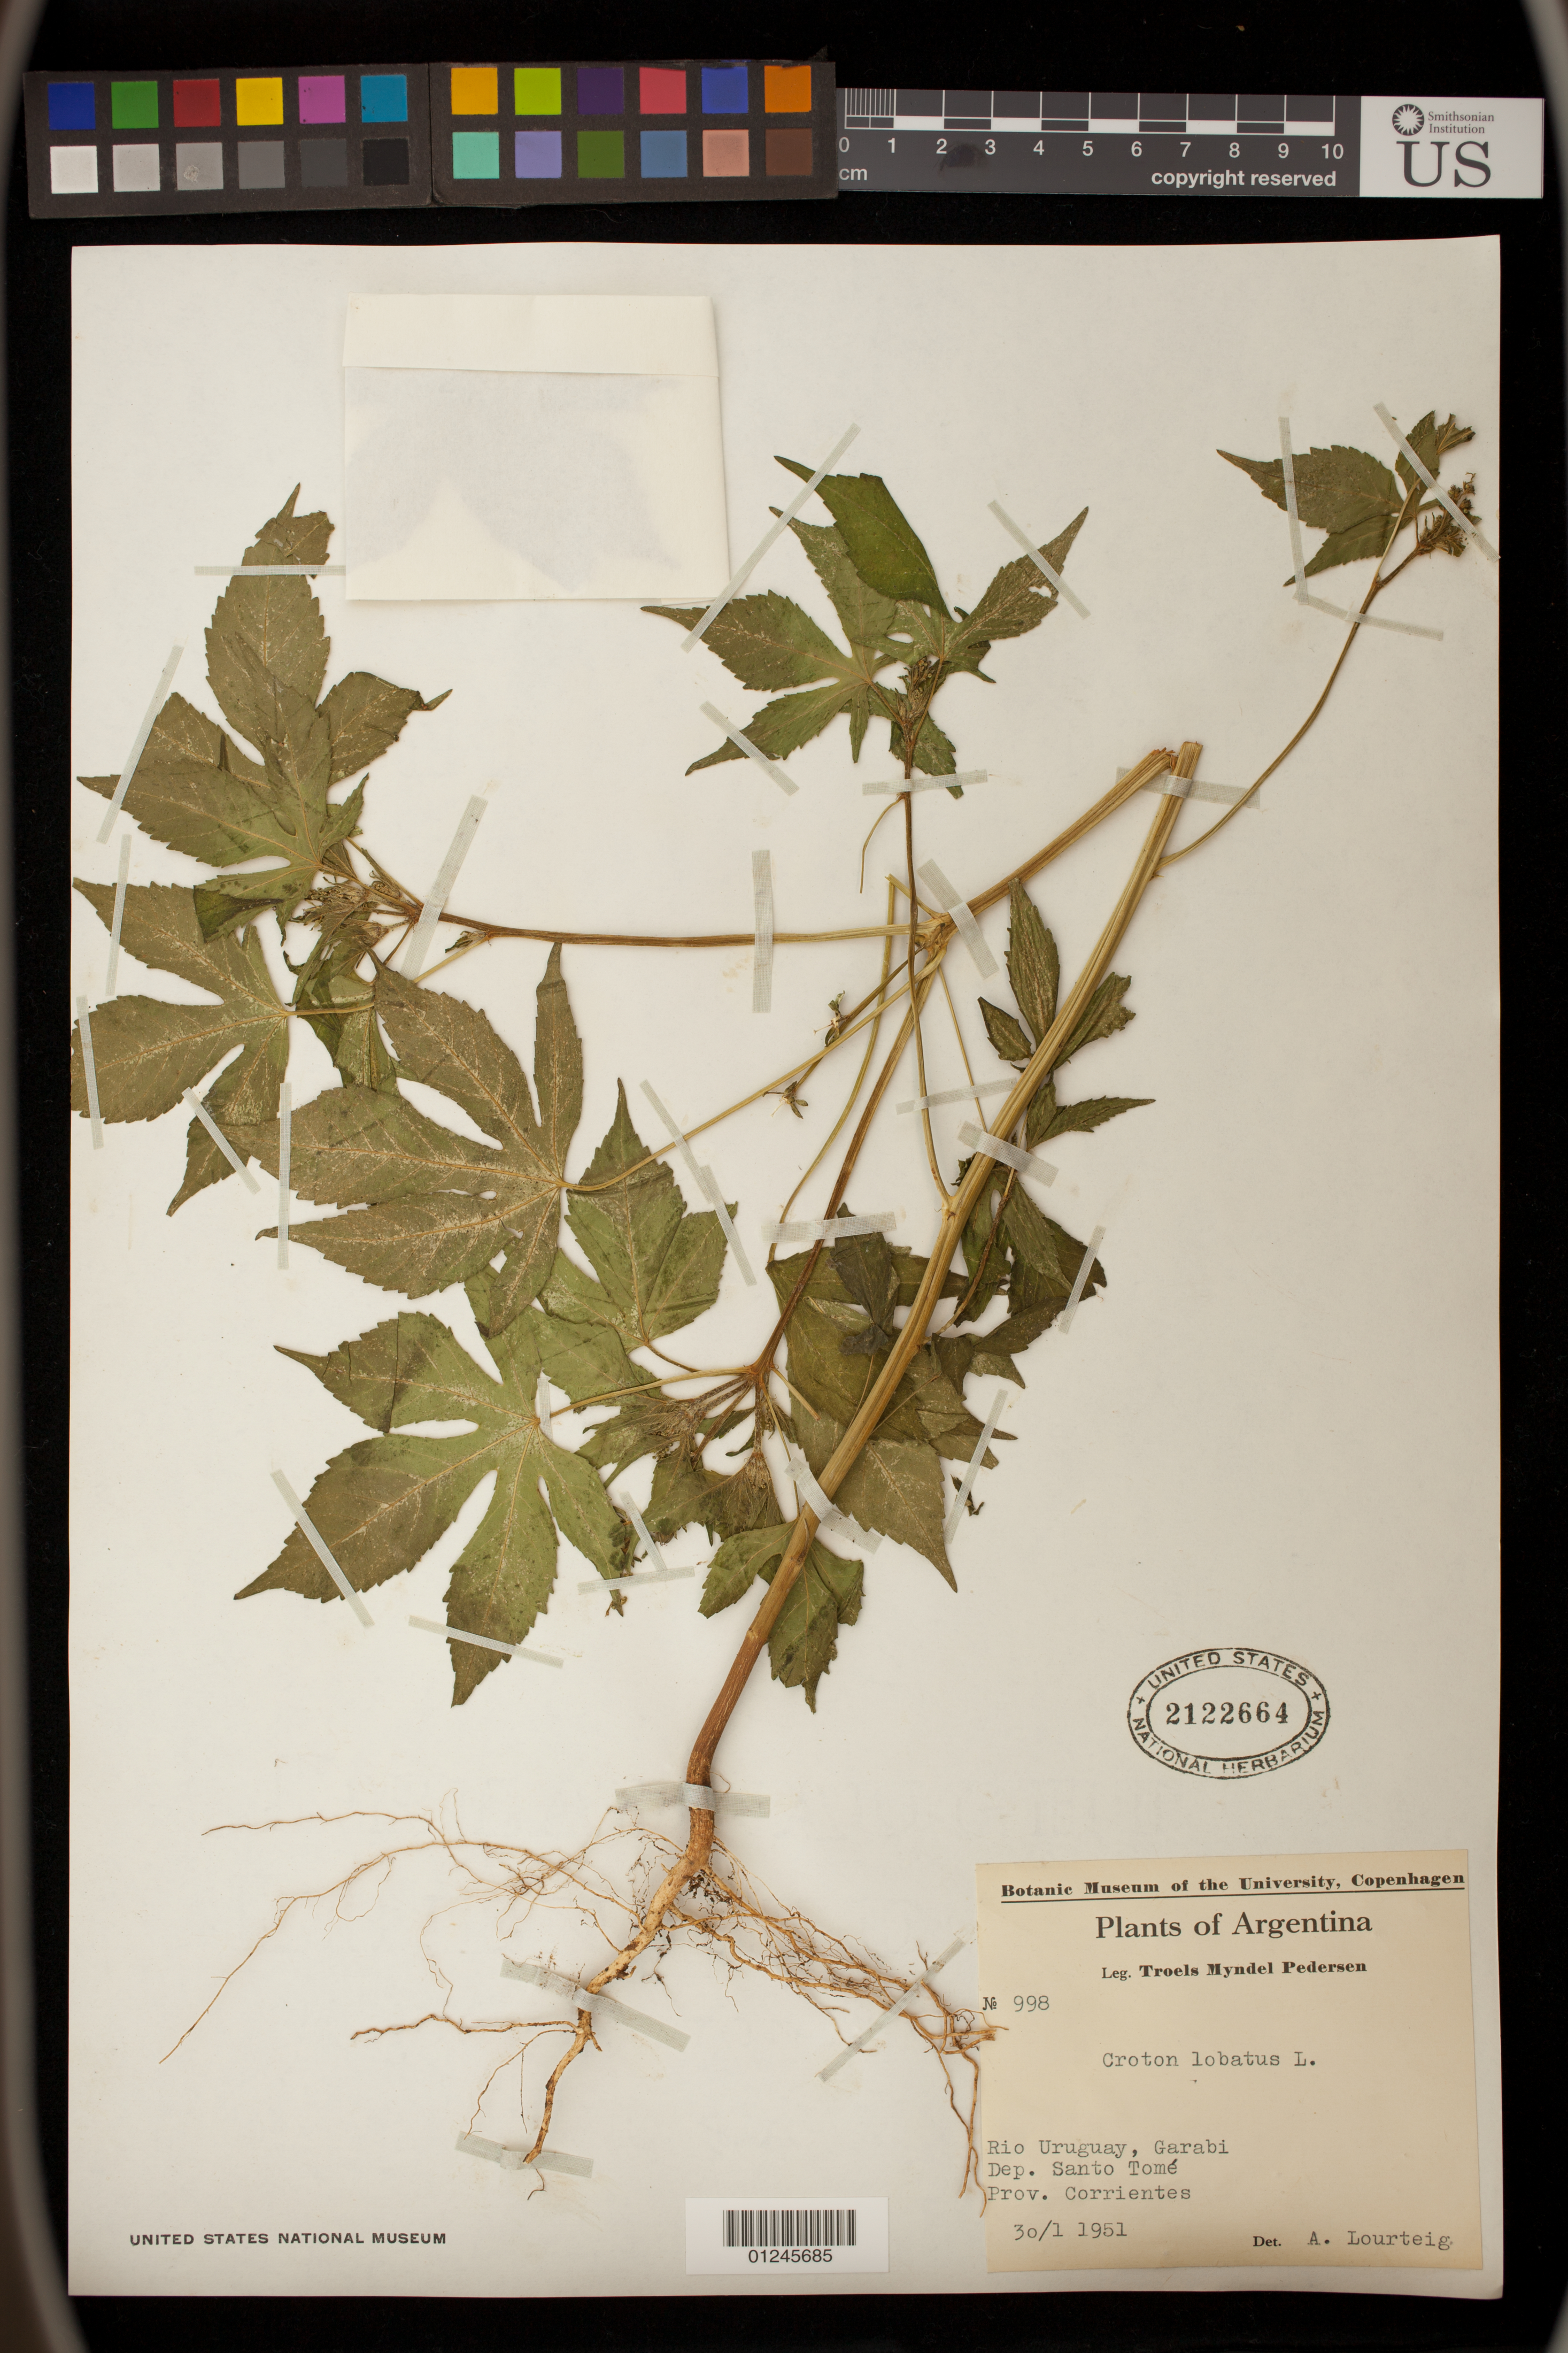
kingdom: Plantae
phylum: Tracheophyta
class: Magnoliopsida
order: Malpighiales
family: Euphorbiaceae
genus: Croton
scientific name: Croton lobatus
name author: L.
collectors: T. M. Pedersen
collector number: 998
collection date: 1951-01-30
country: Argentina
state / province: Corrientes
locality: Rio Uruguay, Garabi.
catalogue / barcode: US 2122664